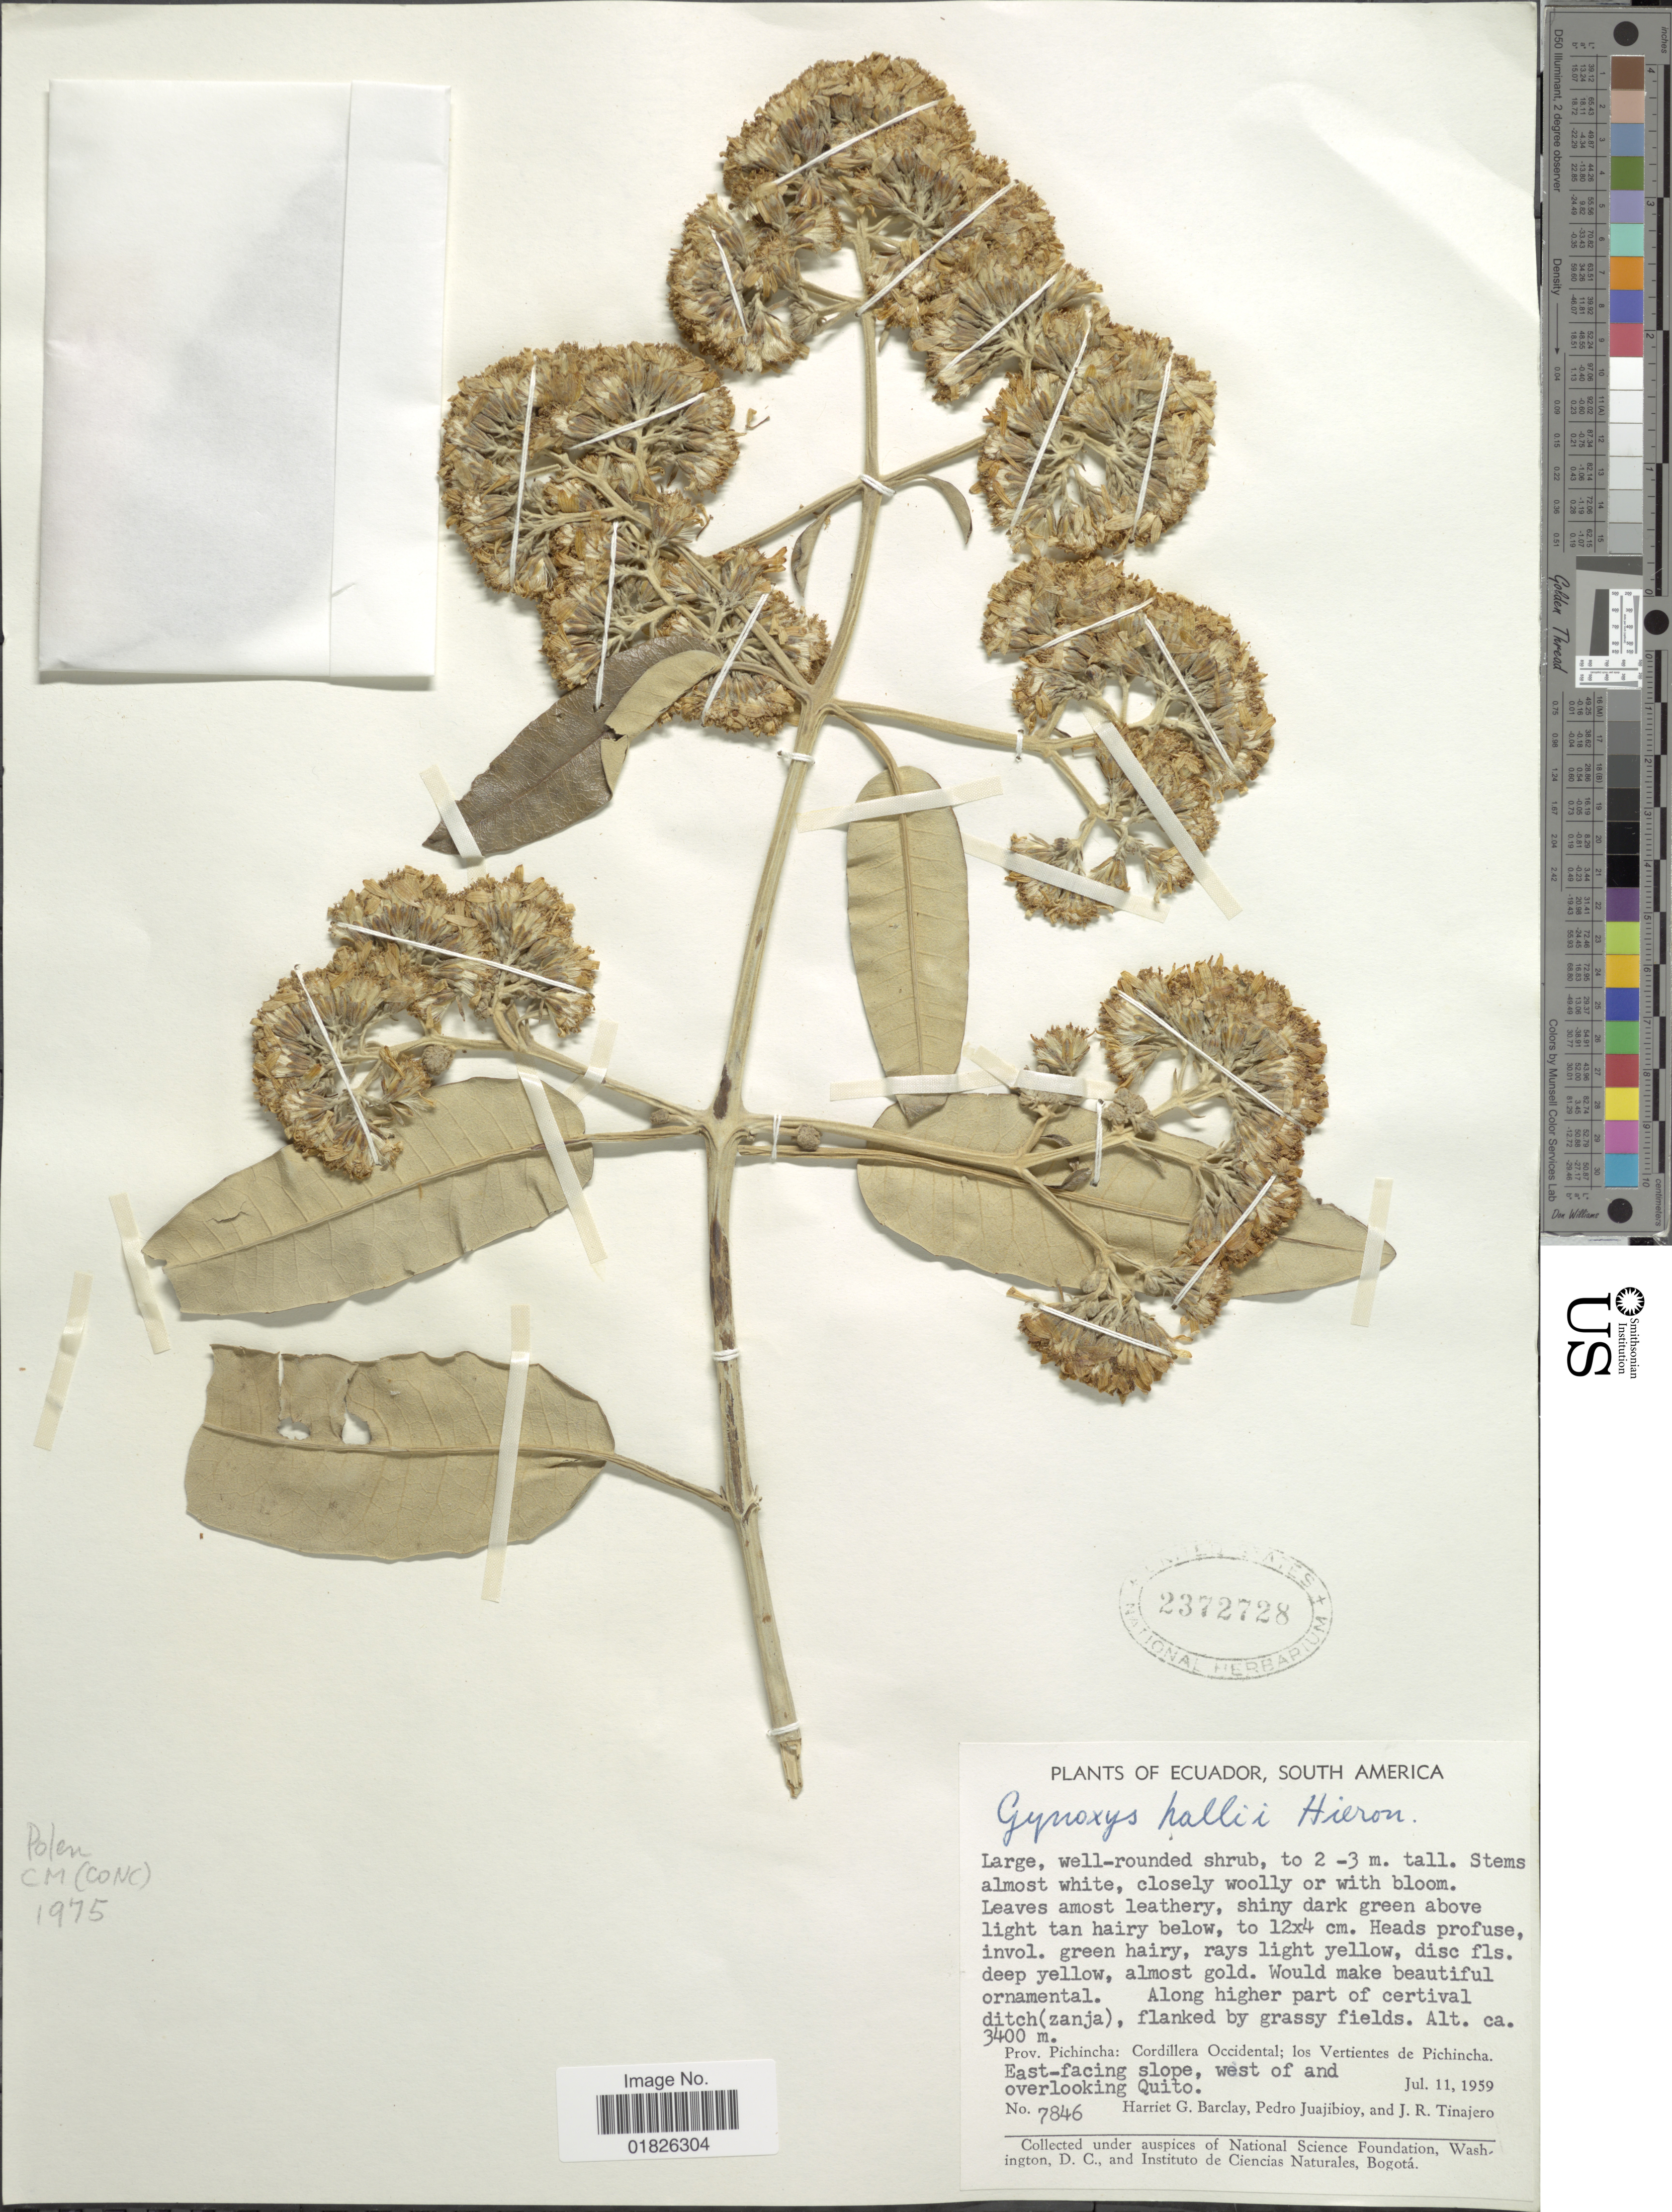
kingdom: Plantae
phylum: Tracheophyta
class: Magnoliopsida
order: Asterales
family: Asteraceae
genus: Gynoxys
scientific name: Gynoxys hallii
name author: Cass.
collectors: H. G. Barclay, P. Juajibioy & J. Tinajero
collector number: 7846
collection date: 1959-07-11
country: Ecuador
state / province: Pichincha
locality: Cordillera Occidental; los Vertientes de Pichincha, east-facing slope, west of and overlooking Quito.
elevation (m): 3400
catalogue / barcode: US 2372728